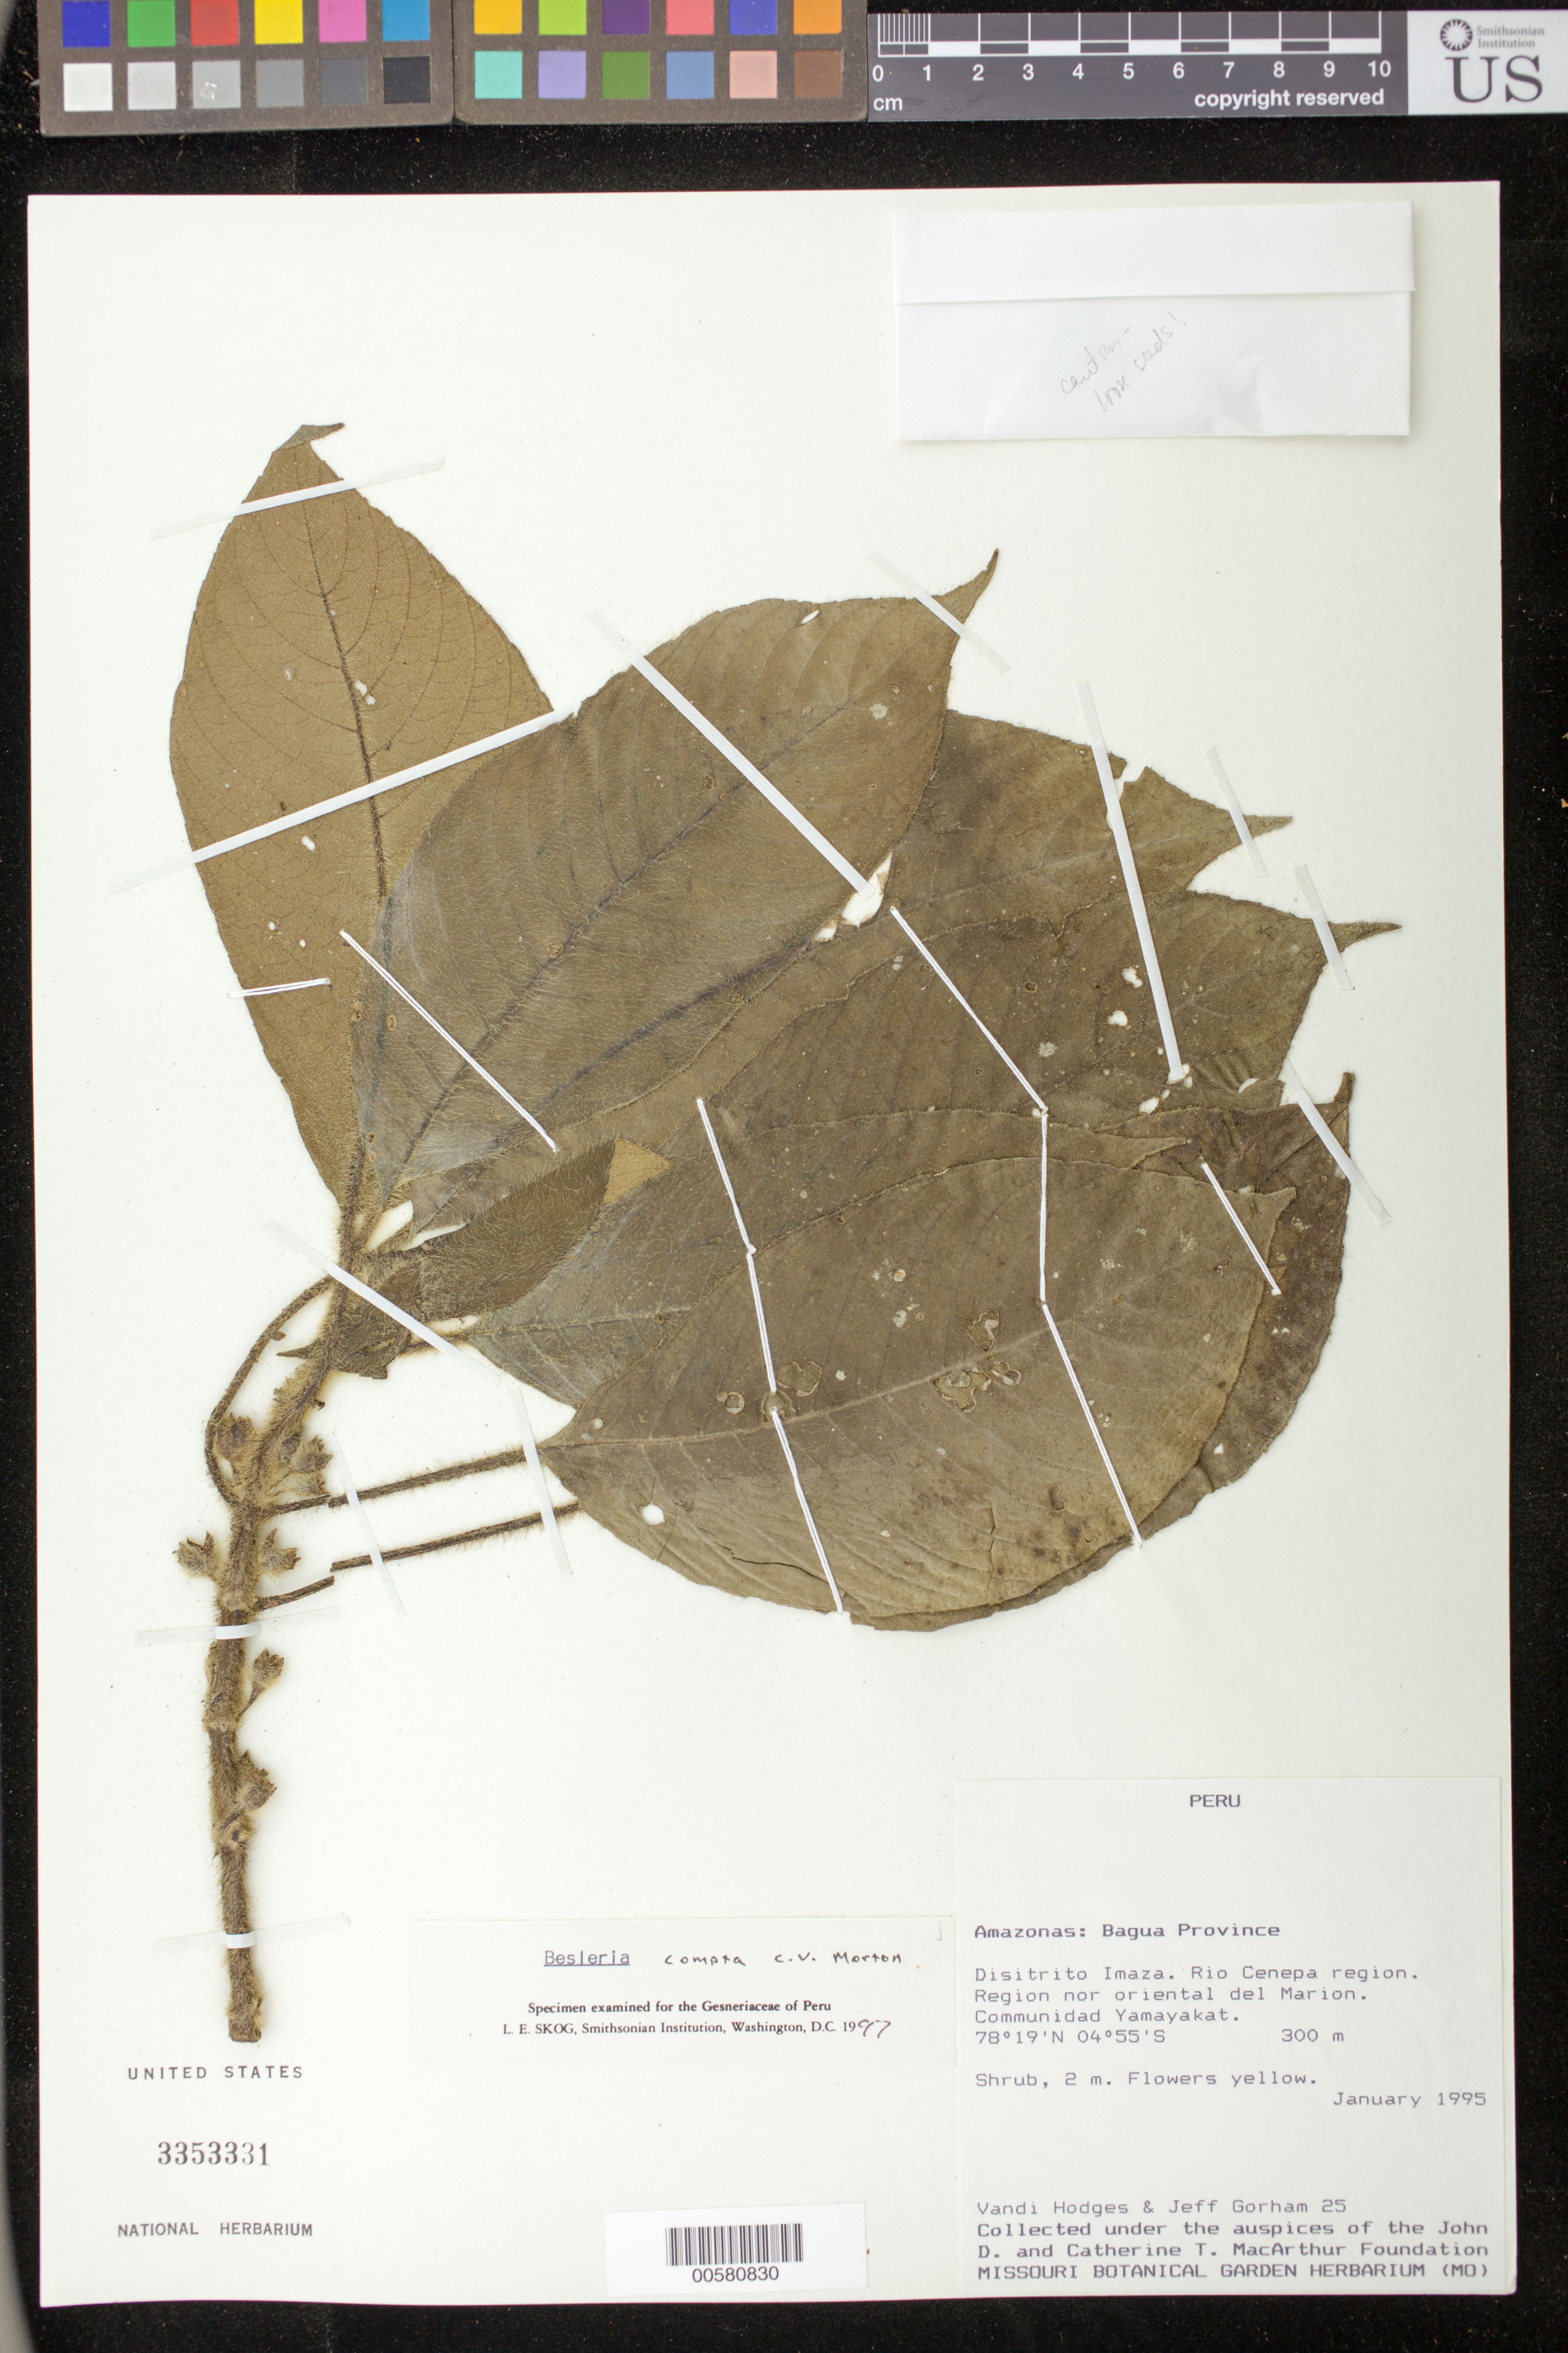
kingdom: Plantae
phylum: Tracheophyta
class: Magnoliopsida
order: Lamiales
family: Gesneriaceae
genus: Besleria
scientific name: Besleria compta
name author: C.V. Morton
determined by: Skog, Laurence E.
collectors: V. Hodges & J. Gorham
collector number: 25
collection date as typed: Jan 1995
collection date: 1995-01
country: Peru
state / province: Amazonas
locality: Prov. Bagua, dtto. Imaza; Rio Cenepa region, region nor oriental del Marion, communidad Yamayakat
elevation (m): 300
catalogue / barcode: US 3353331